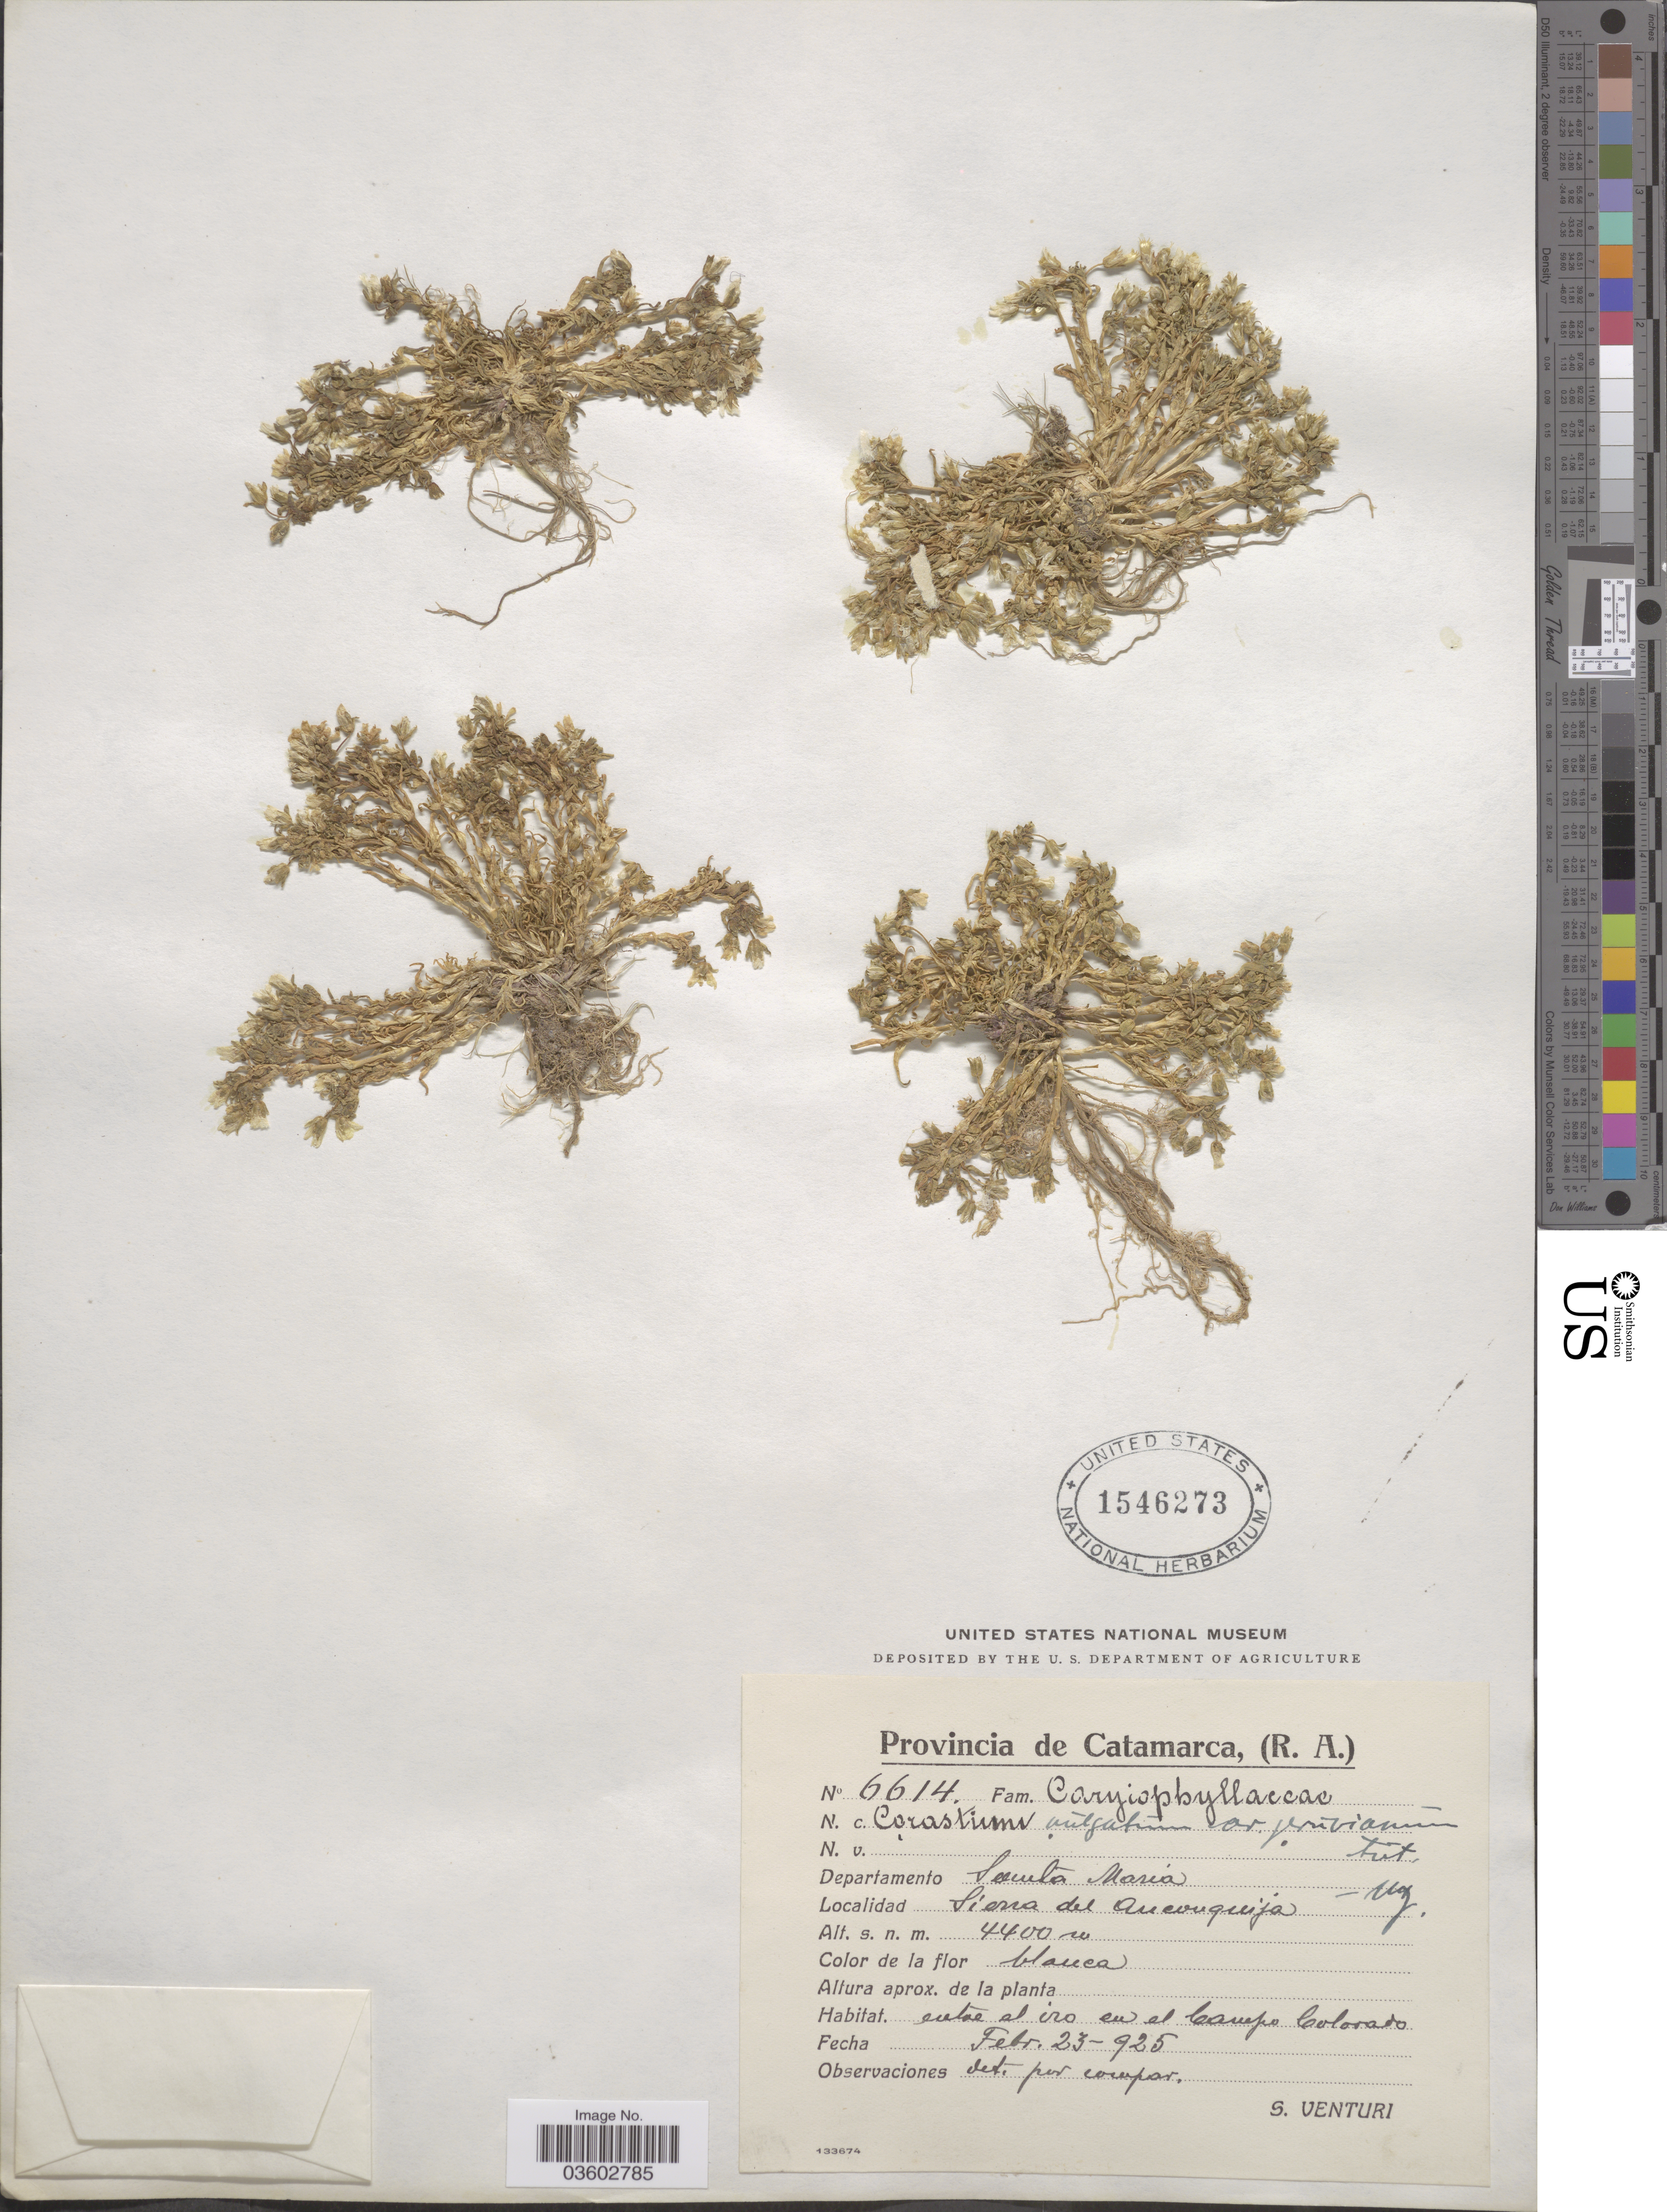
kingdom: Plantae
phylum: Tracheophyta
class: Magnoliopsida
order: Caryophyllales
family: Caryophyllaceae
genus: Cerastium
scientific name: Cerastium vulgatum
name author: L.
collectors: S. Venturi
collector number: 6614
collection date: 1925-02-23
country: Argentina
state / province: Catamarca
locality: Departamento Santa Maria. Sierra del Anconquija.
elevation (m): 4400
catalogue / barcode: US 1546273